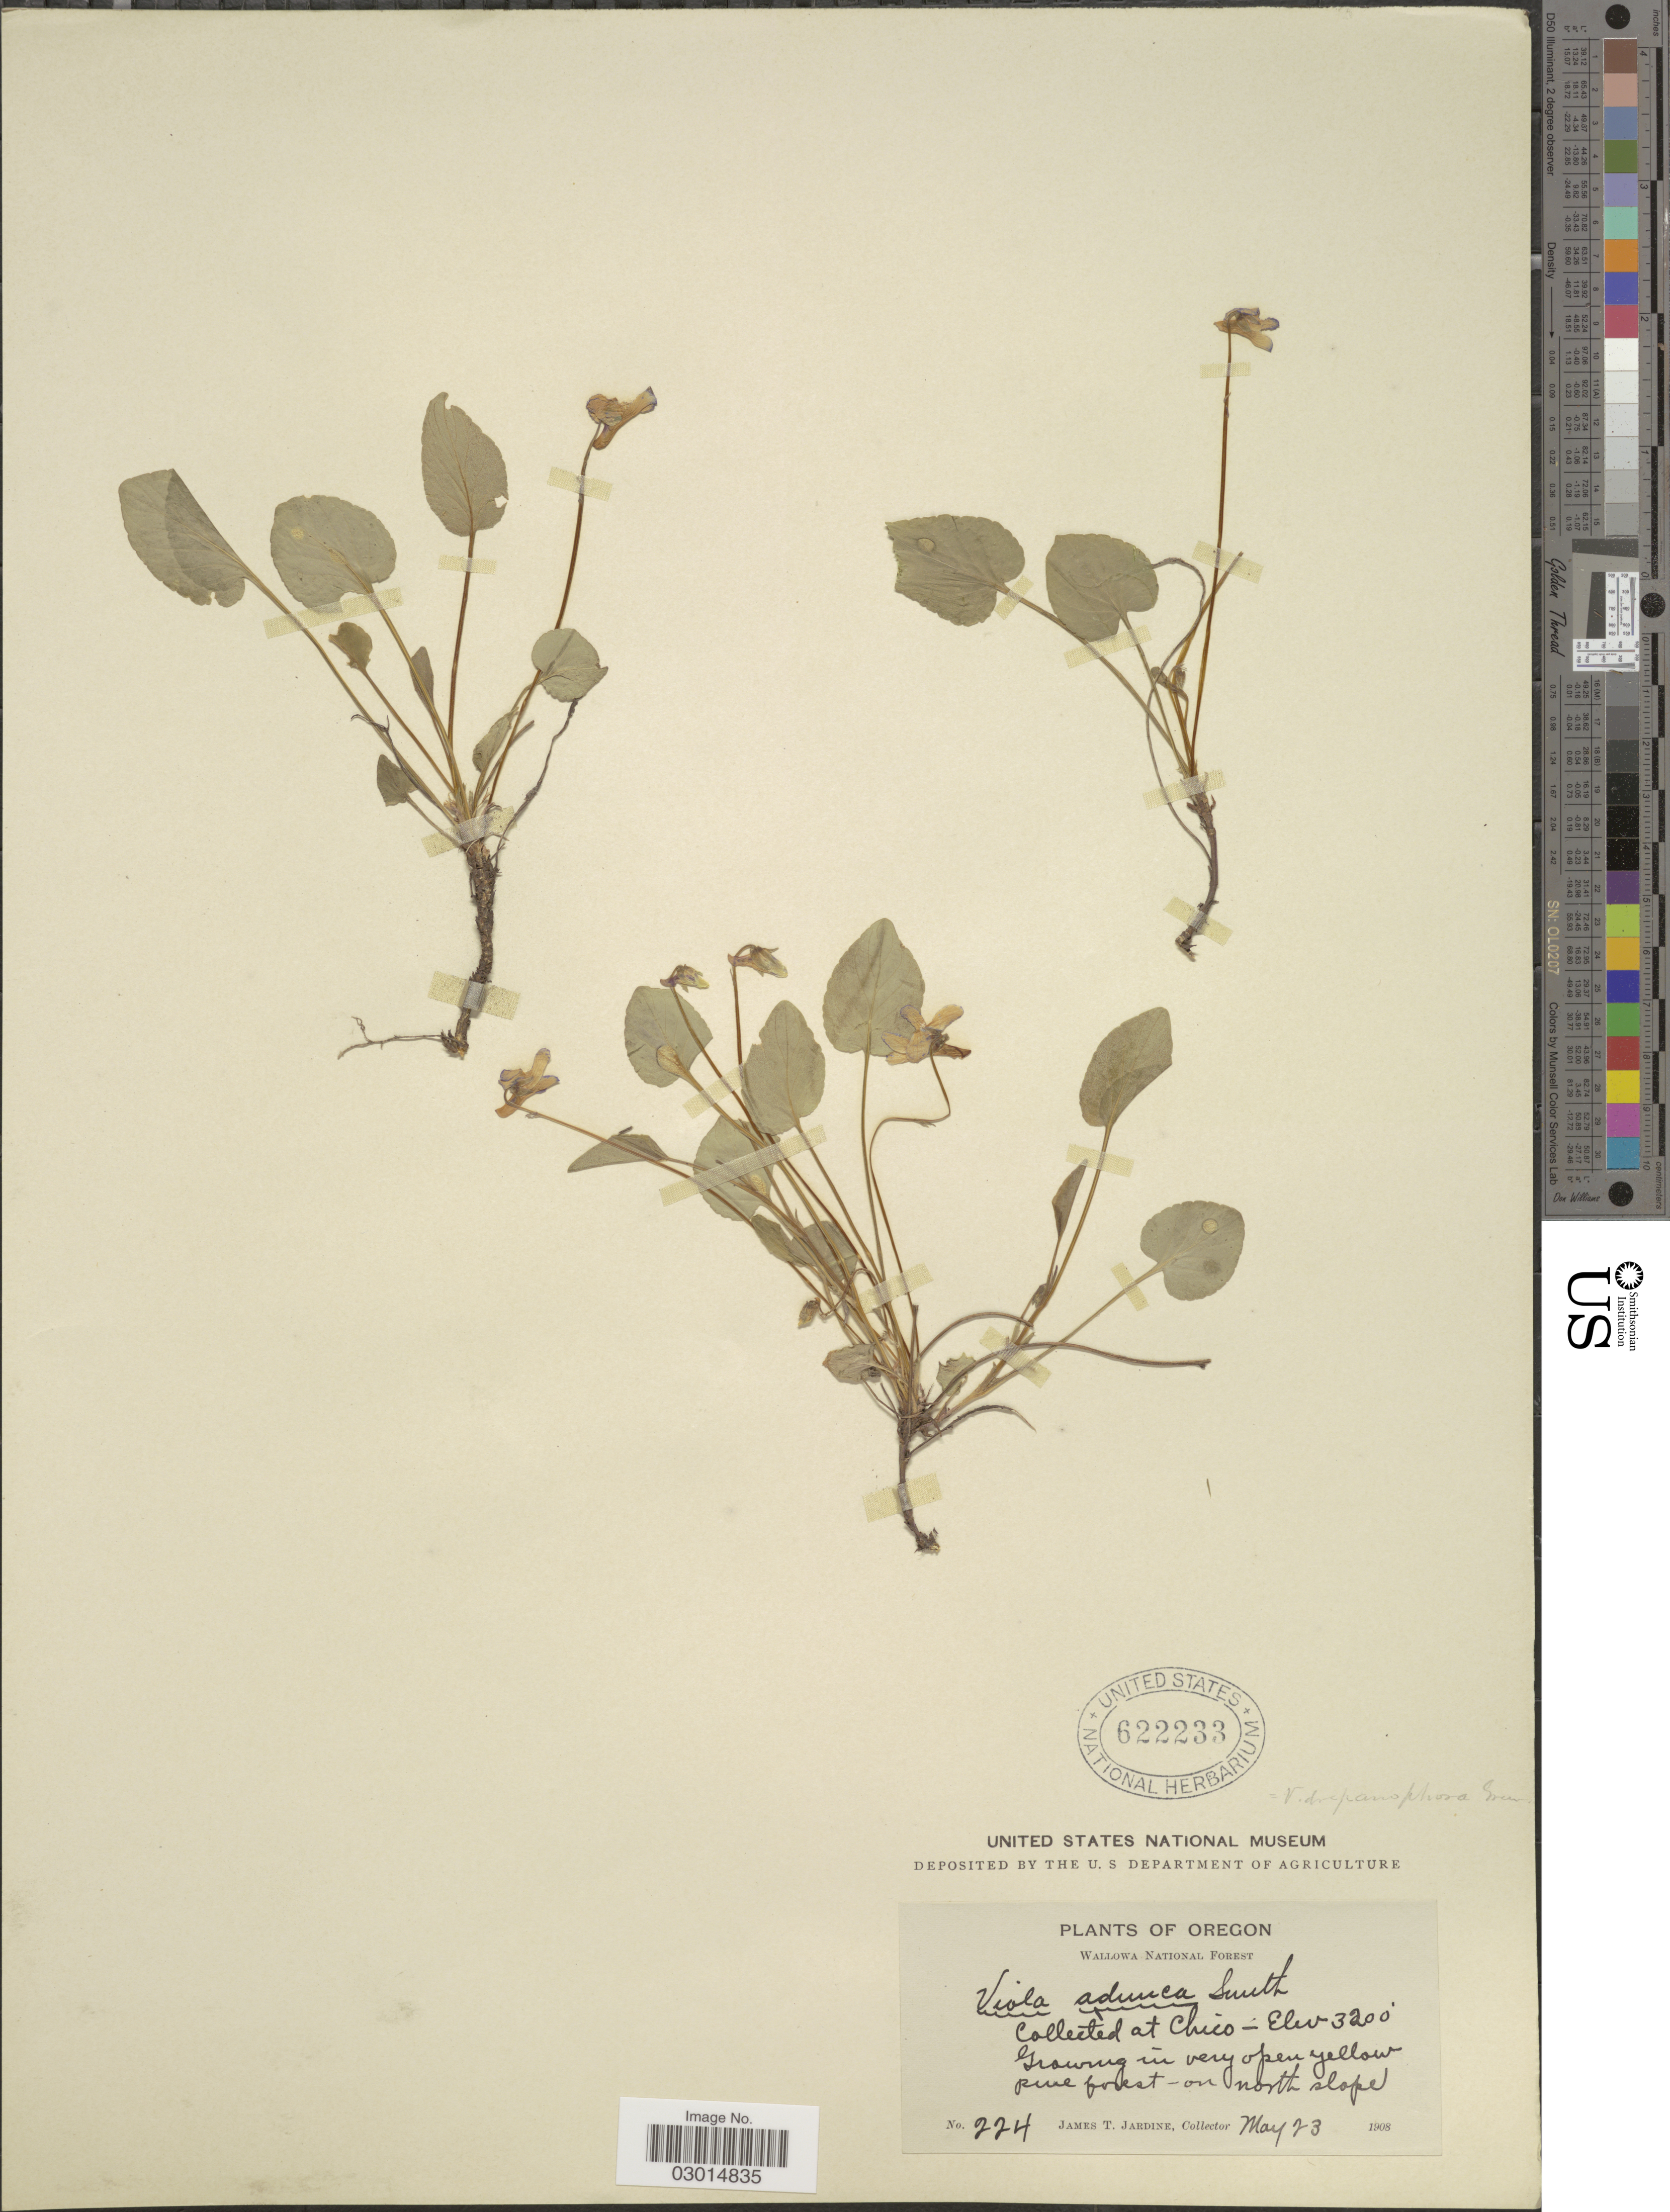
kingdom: Plantae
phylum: Tracheophyta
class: Magnoliopsida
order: Malpighiales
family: Violaceae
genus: Viola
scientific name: Viola drepanophora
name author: Greene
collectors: J. T. Jardine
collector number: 224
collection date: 1908-05-23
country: United States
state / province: Oregon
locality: Wallowa National Forest. Collected at Chico.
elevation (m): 975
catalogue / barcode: US 622233